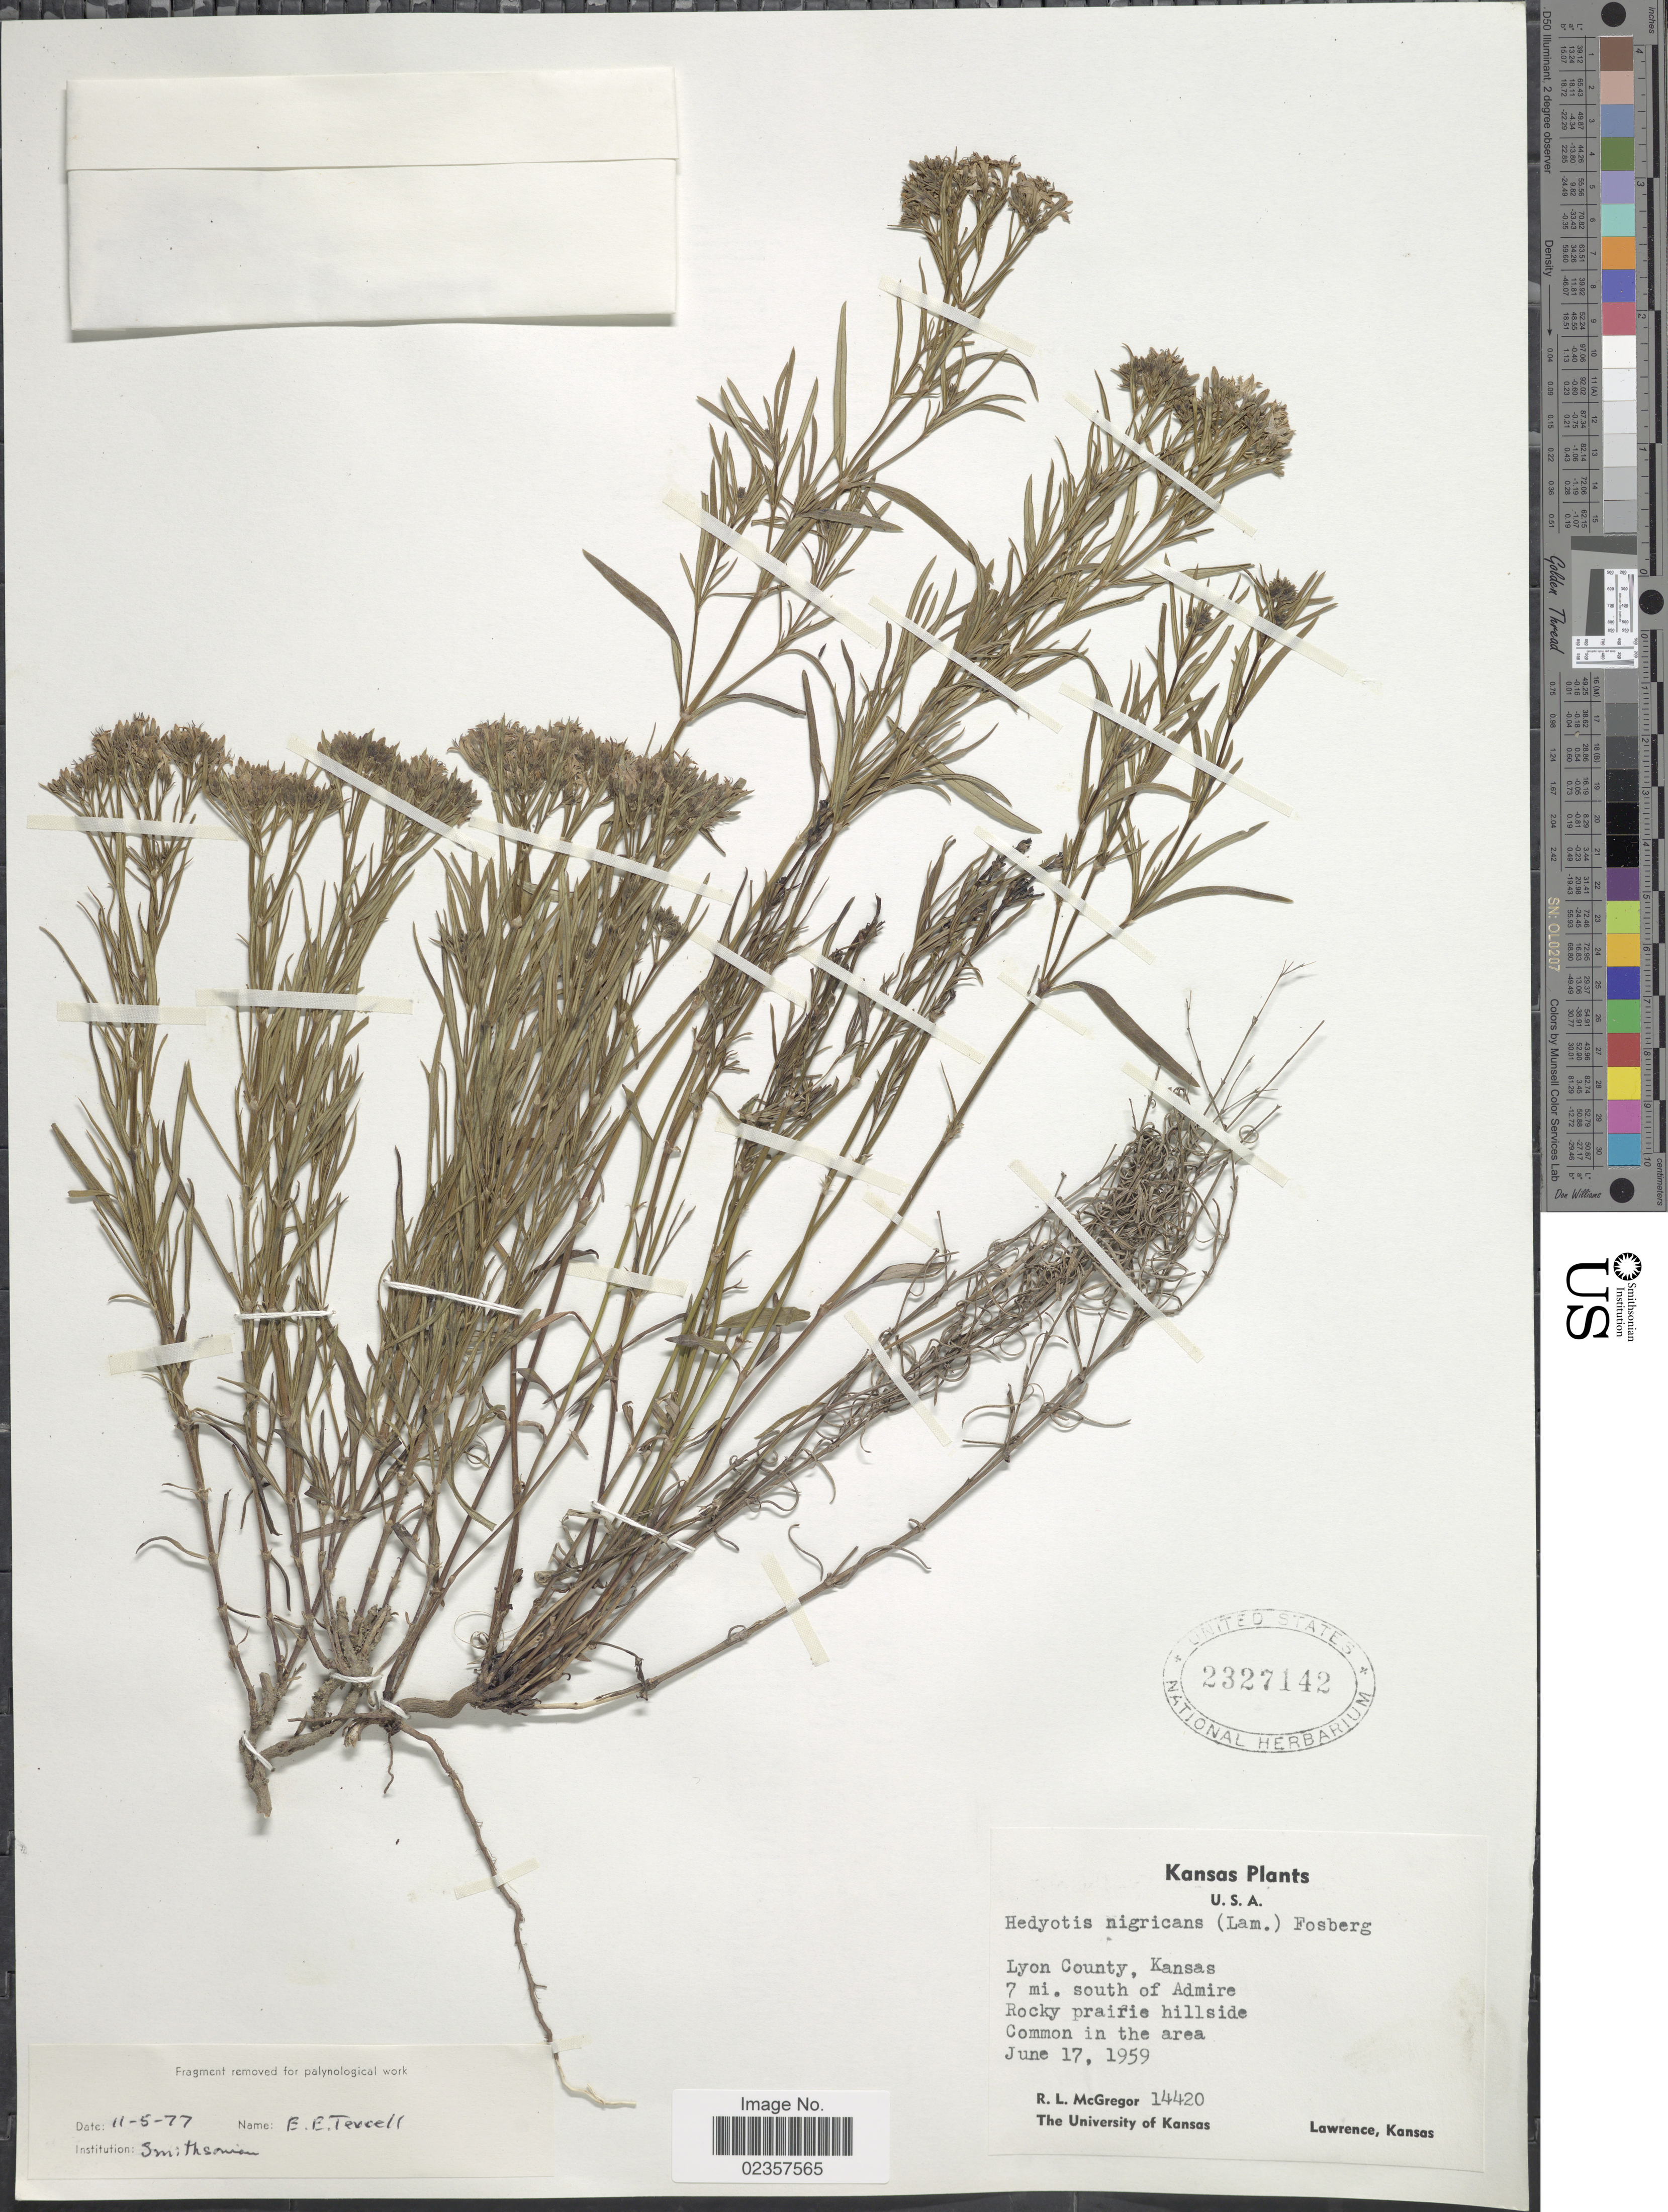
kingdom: Plantae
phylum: Tracheophyta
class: Magnoliopsida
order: Gentianales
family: Rubiaceae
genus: Houstonia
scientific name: Houstonia nigricans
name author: (Lam.) Fernald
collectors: R. McGregor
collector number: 14420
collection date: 1959-06-17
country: United States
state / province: Kansas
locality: Lyon County, 7 mi. south of Admire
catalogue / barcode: US 2327142